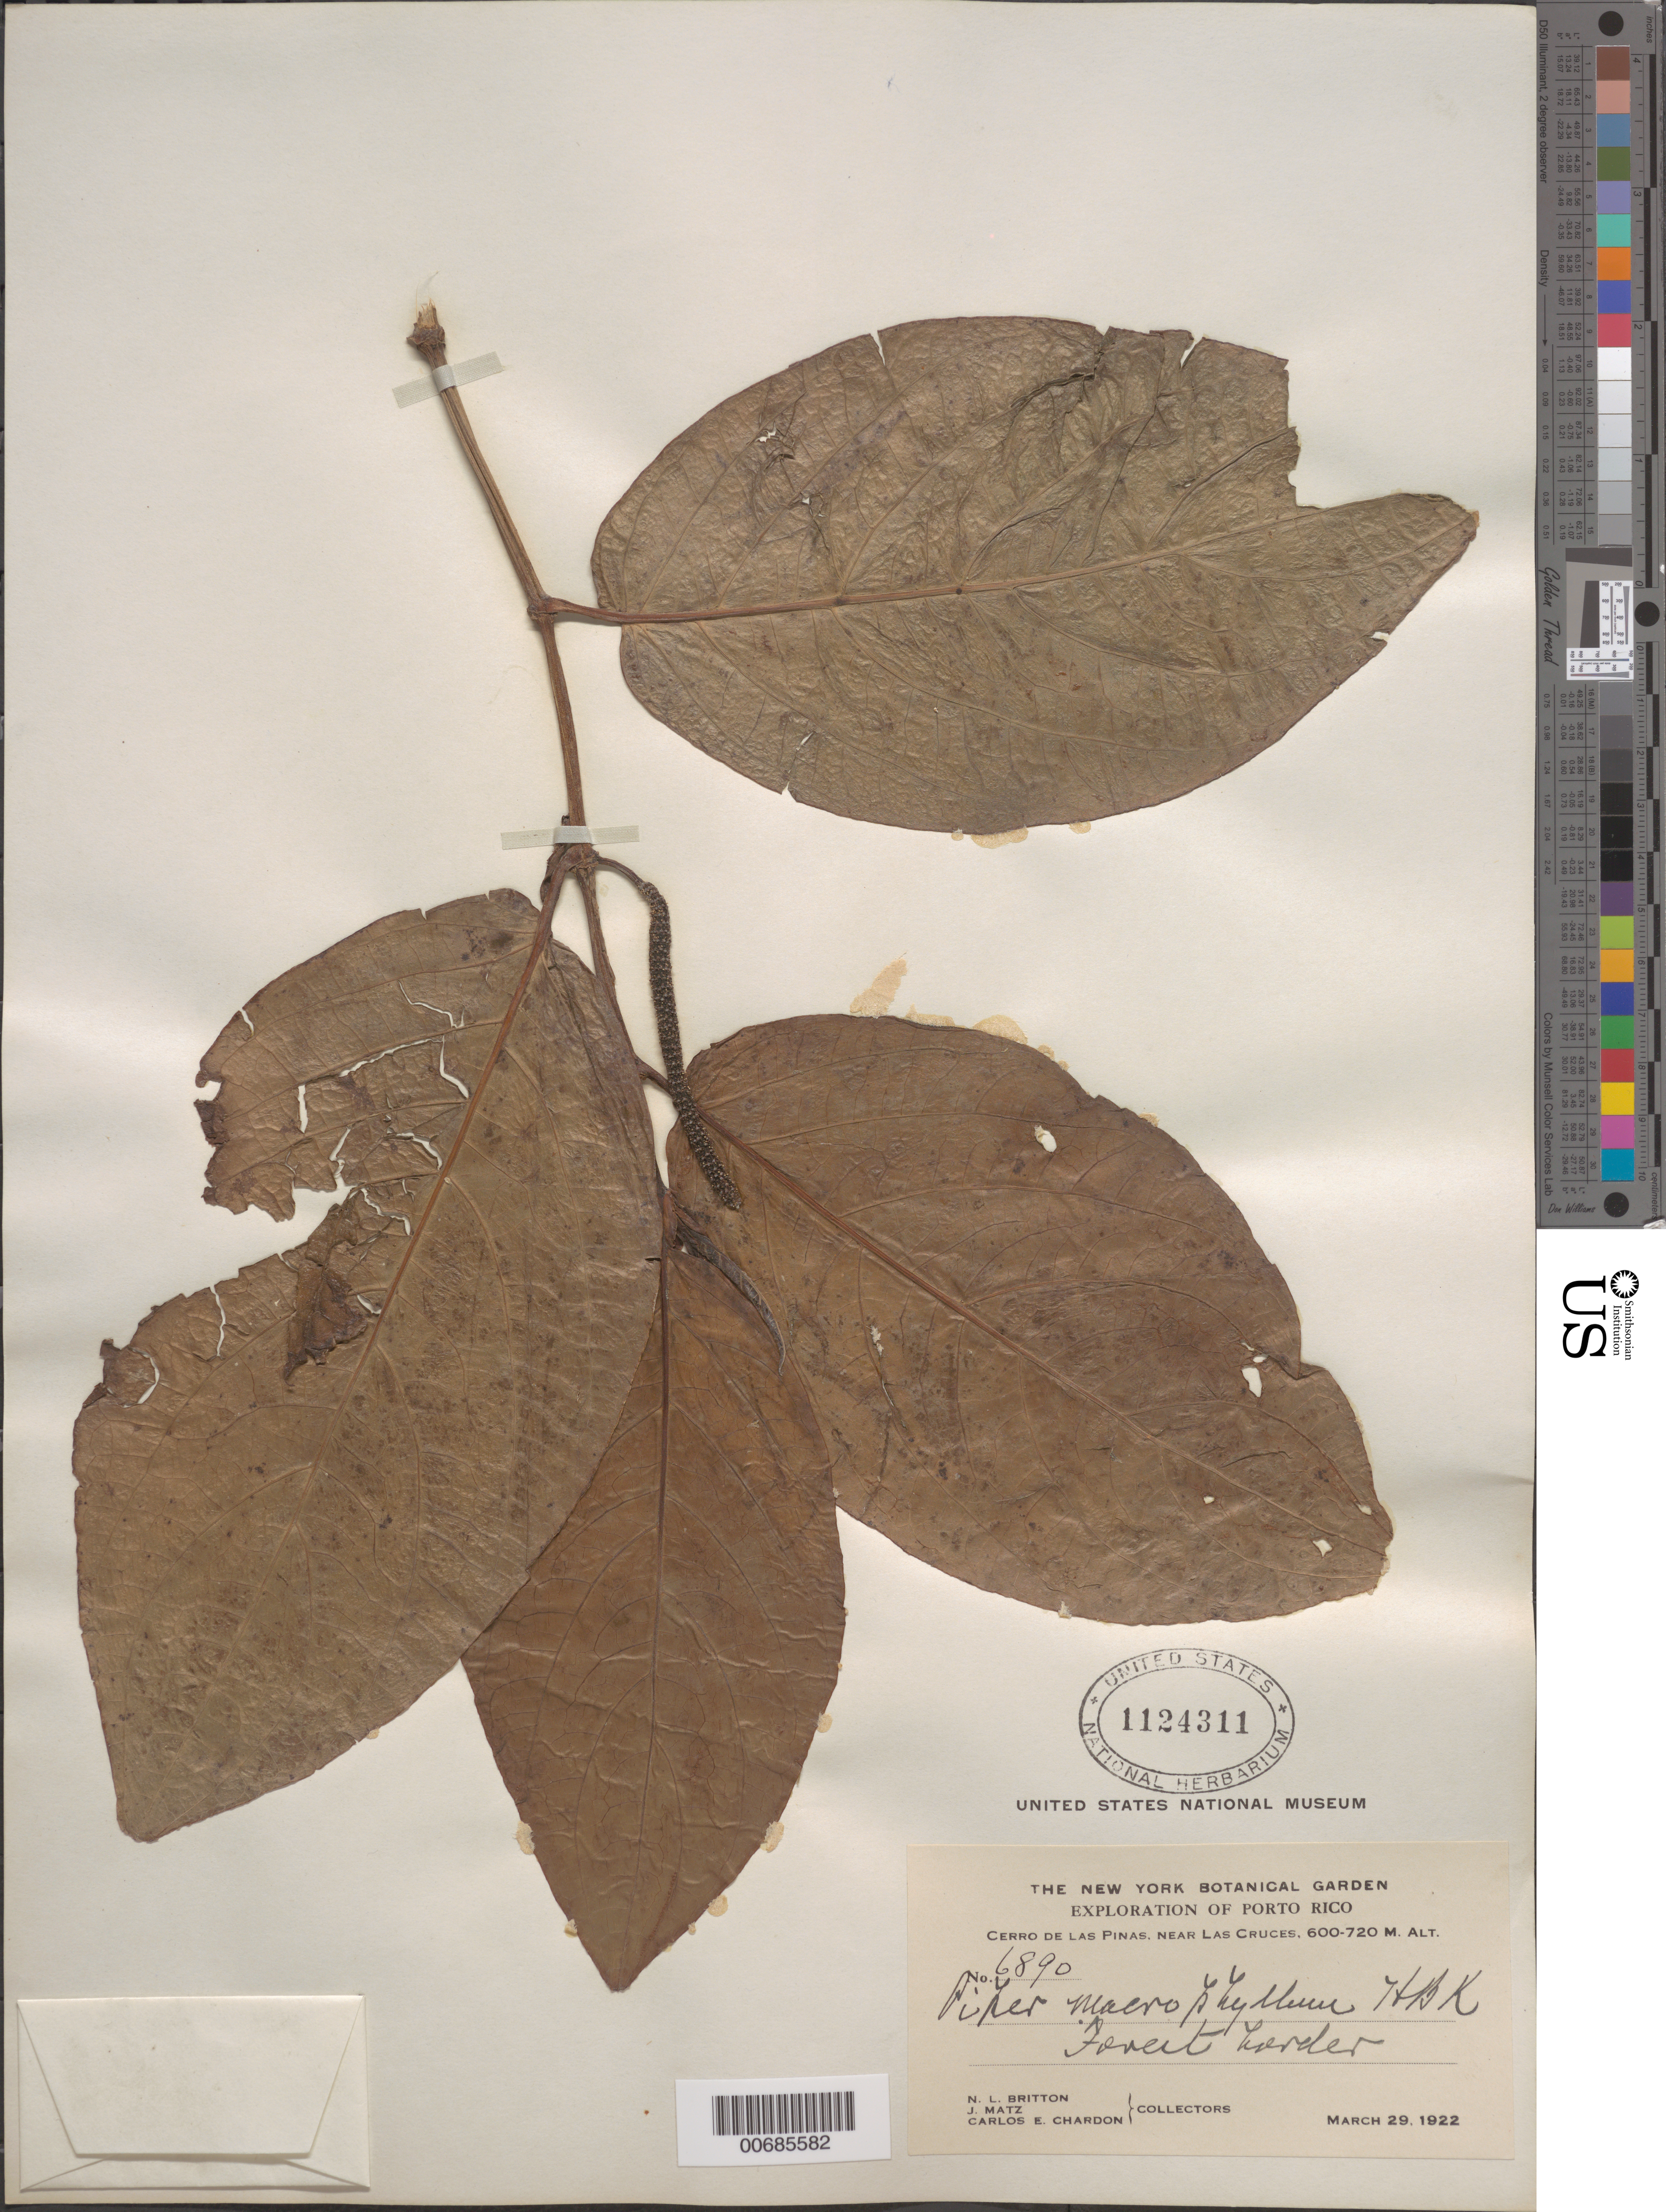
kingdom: Plantae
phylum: Tracheophyta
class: Magnoliopsida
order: Piperales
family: Piperaceae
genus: Piper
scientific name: Piper macrophyllum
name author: Kunth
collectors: N. Britton, J. Matz & C. E. Chardón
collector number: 6890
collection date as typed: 29 Mar 1922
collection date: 1922-03-29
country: Puerto Rico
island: Greater Antilles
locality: Cerro de las Pinas, near Las Cruces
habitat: forest border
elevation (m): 600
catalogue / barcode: US 1124311